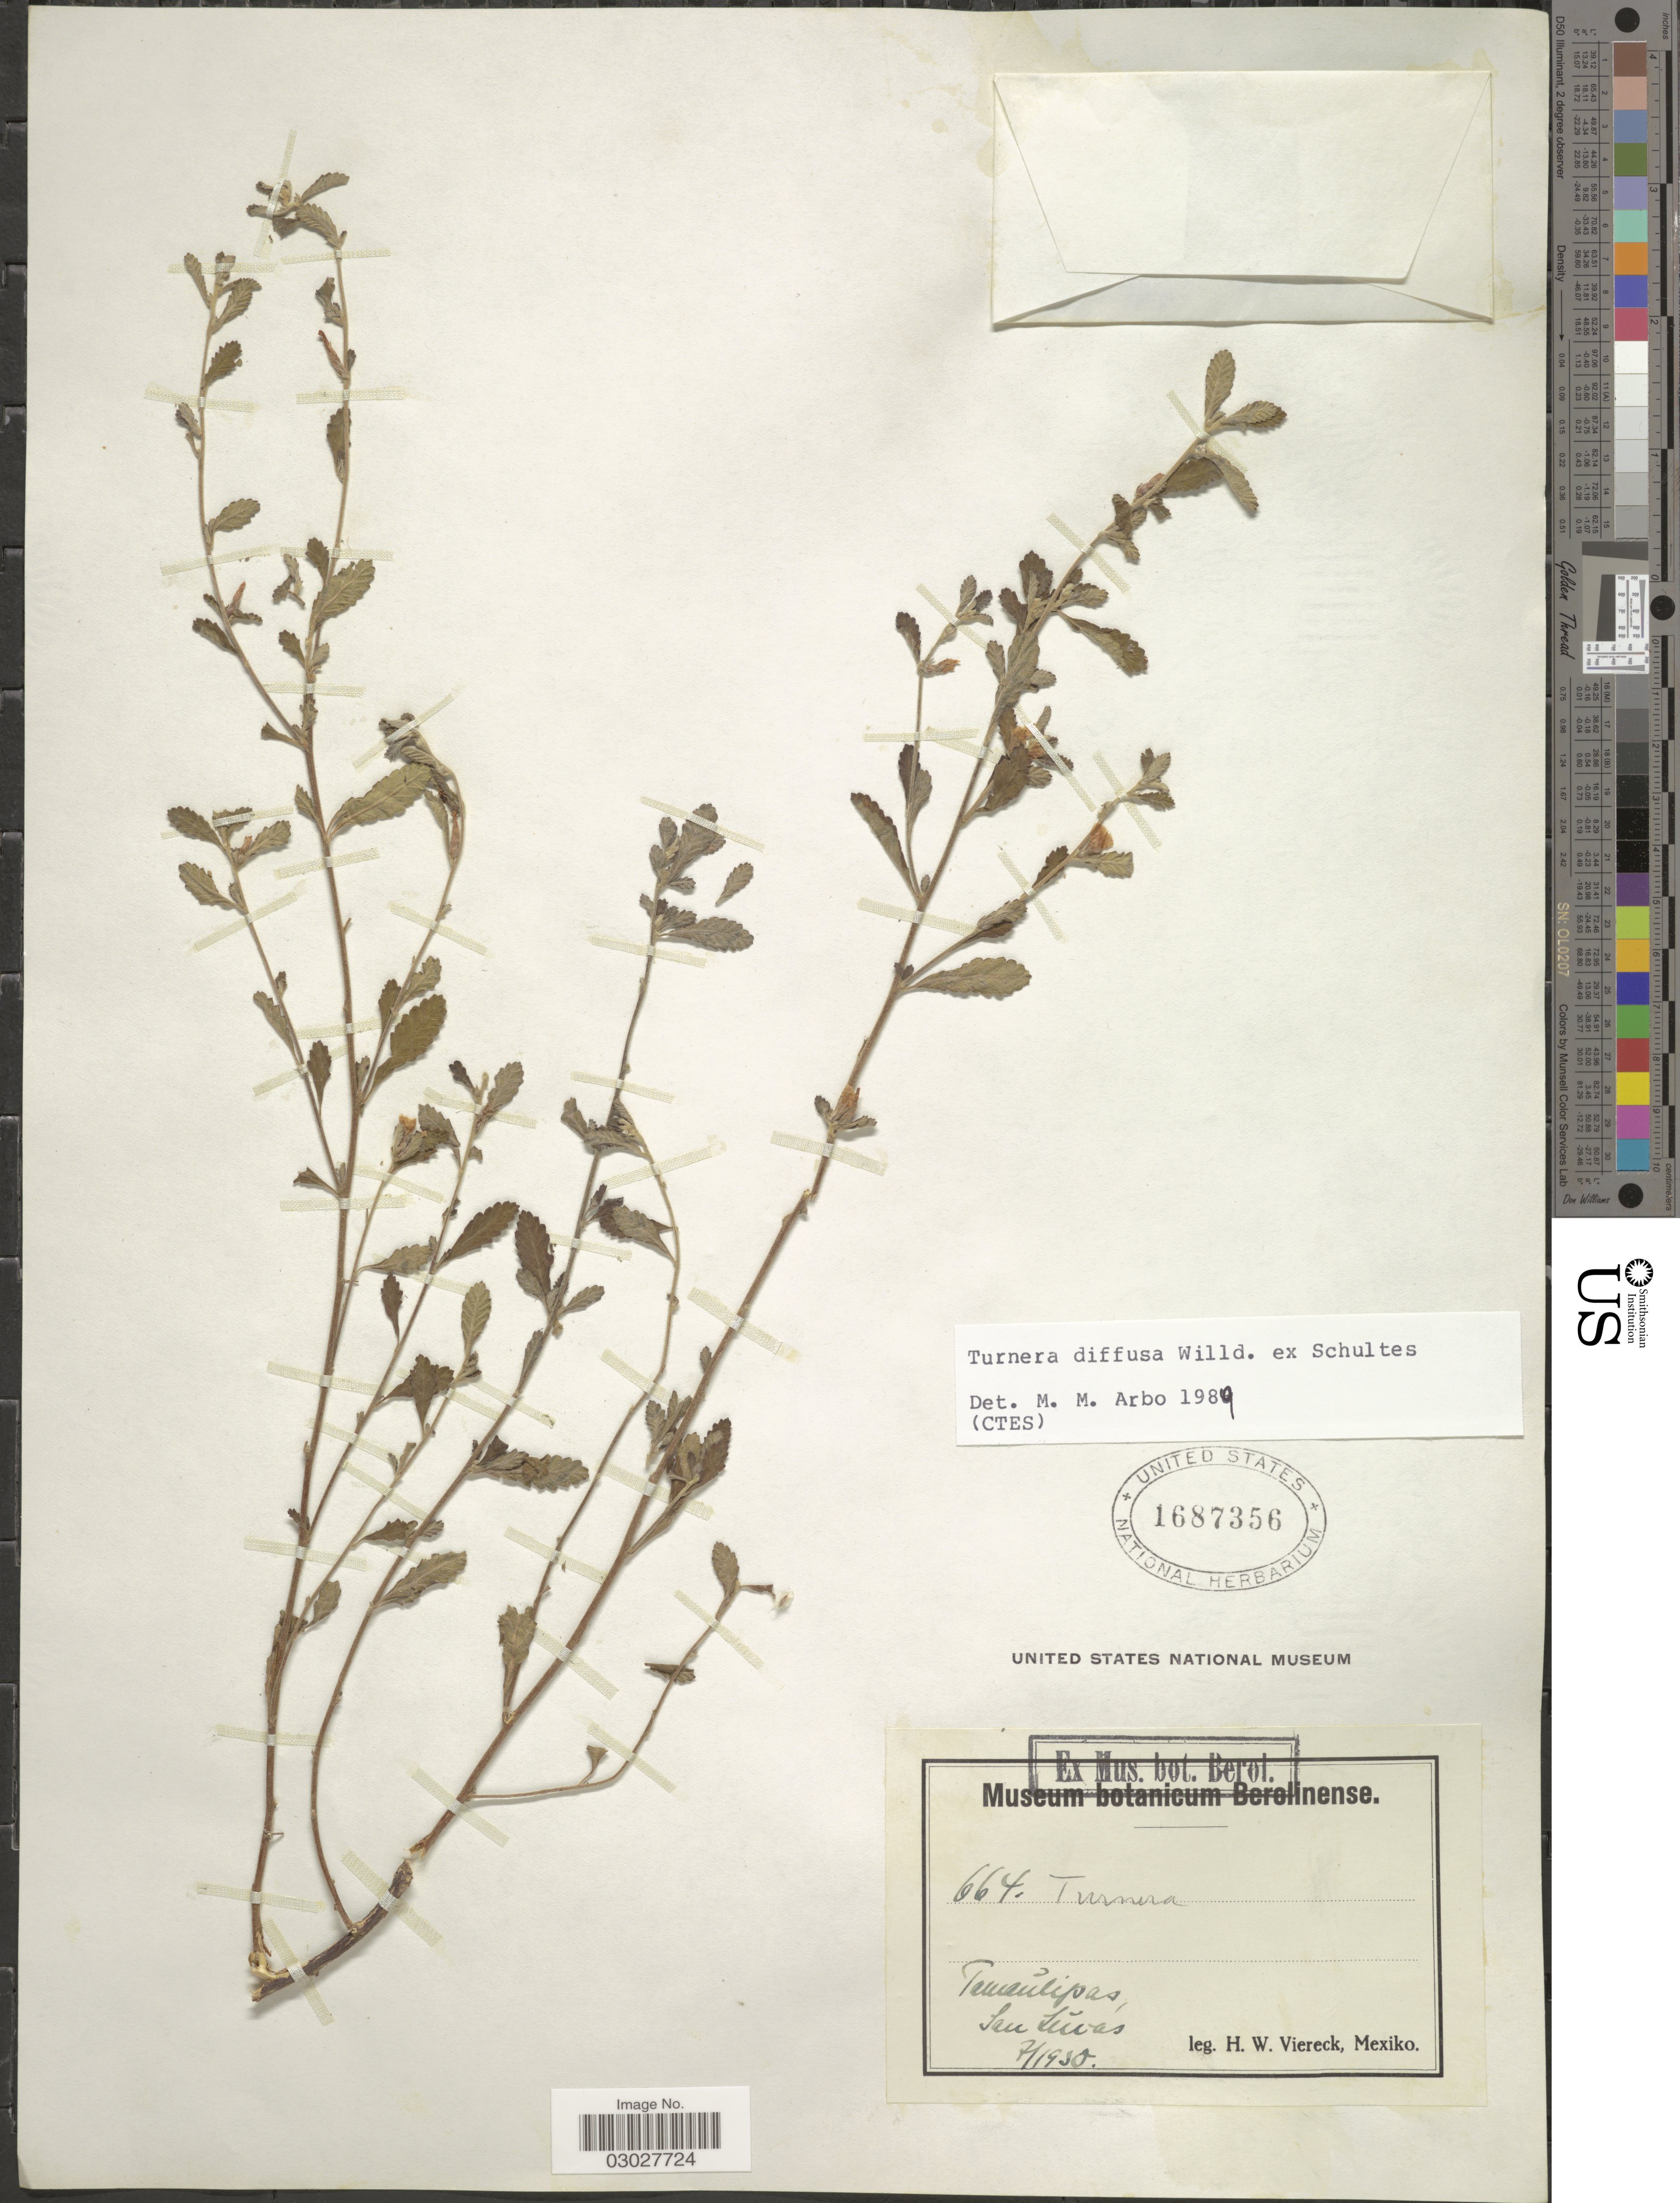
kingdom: Plantae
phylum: Tracheophyta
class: Magnoliopsida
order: Malpighiales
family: Turneraceae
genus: Turnera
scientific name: Turnera diffusa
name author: Willd. ex Schult.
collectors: H. W. Viereck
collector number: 664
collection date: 1930-07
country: Mexico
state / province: Tamaulipas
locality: San Lúcas.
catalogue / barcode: US 1687356